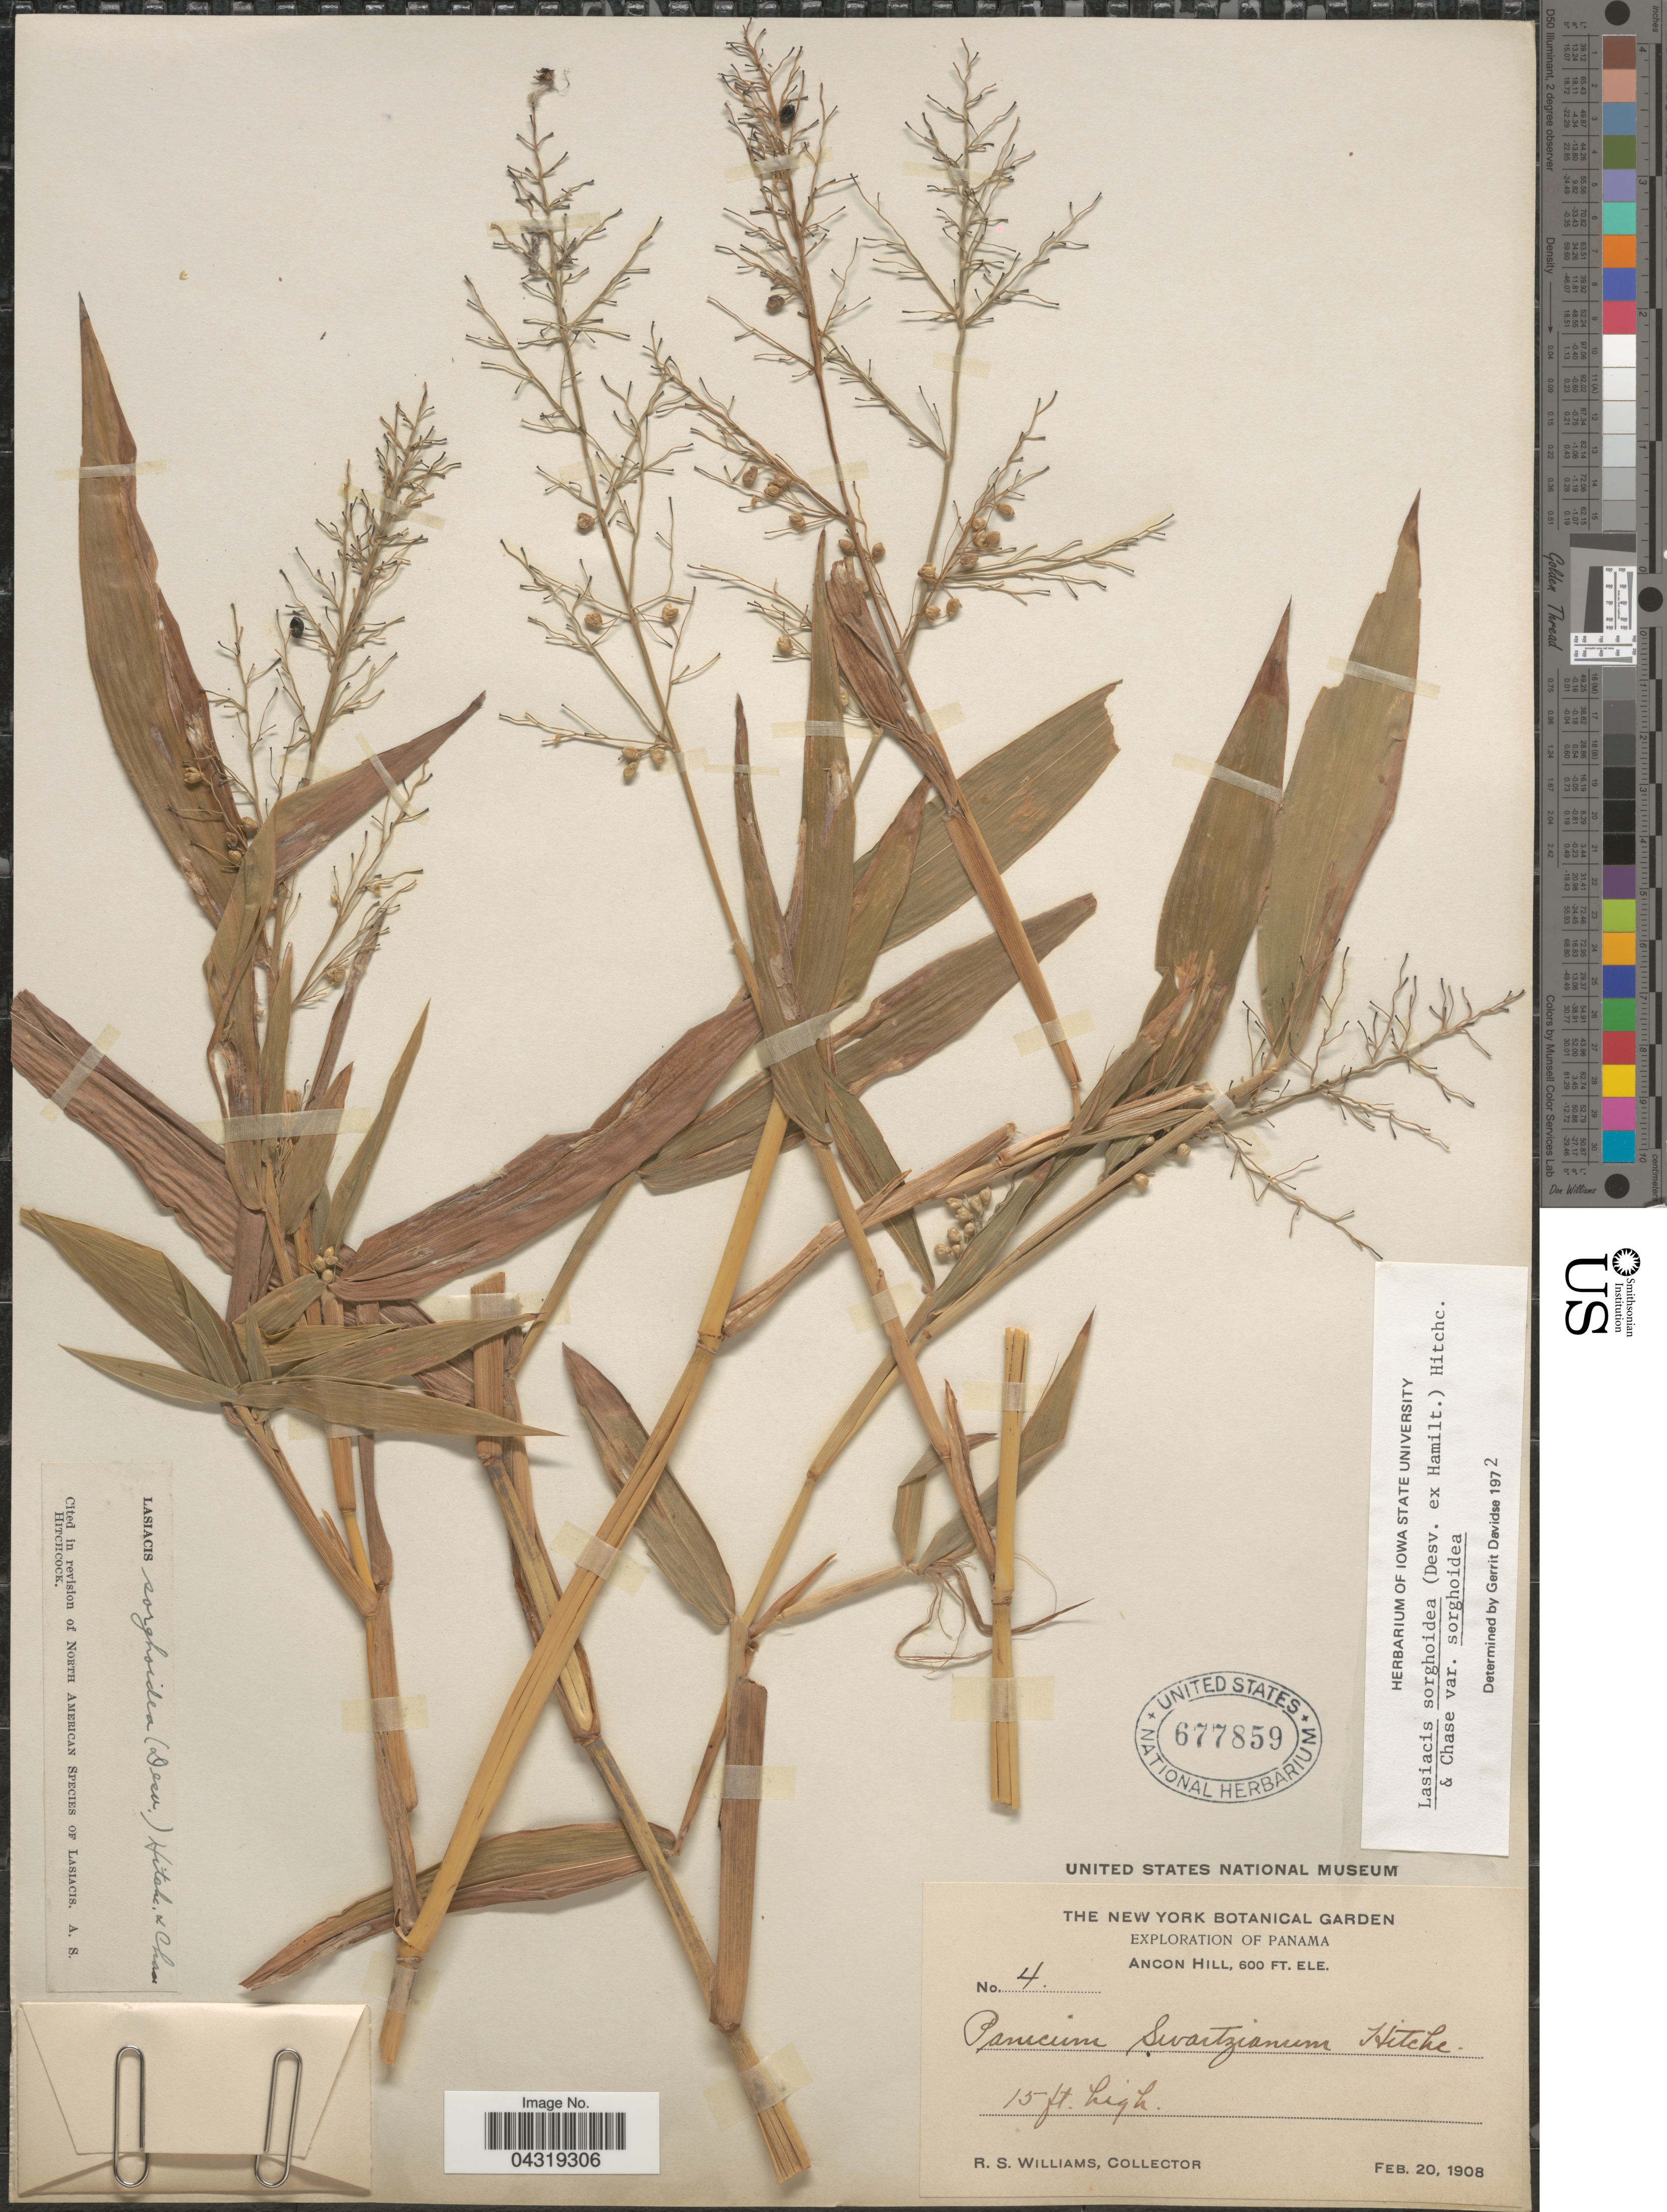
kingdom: Plantae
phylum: Tracheophyta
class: Liliopsida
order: Poales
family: Poaceae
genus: Lasiacis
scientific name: Lasiacis sorghoidea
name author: (Desv. ex Ham.) Hitchc. & Chase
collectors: R. S. Williams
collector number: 4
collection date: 1908-02-20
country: Panama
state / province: Panamá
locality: Exploration of Panama. Ancon Hill.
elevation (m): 183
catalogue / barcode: US 677859